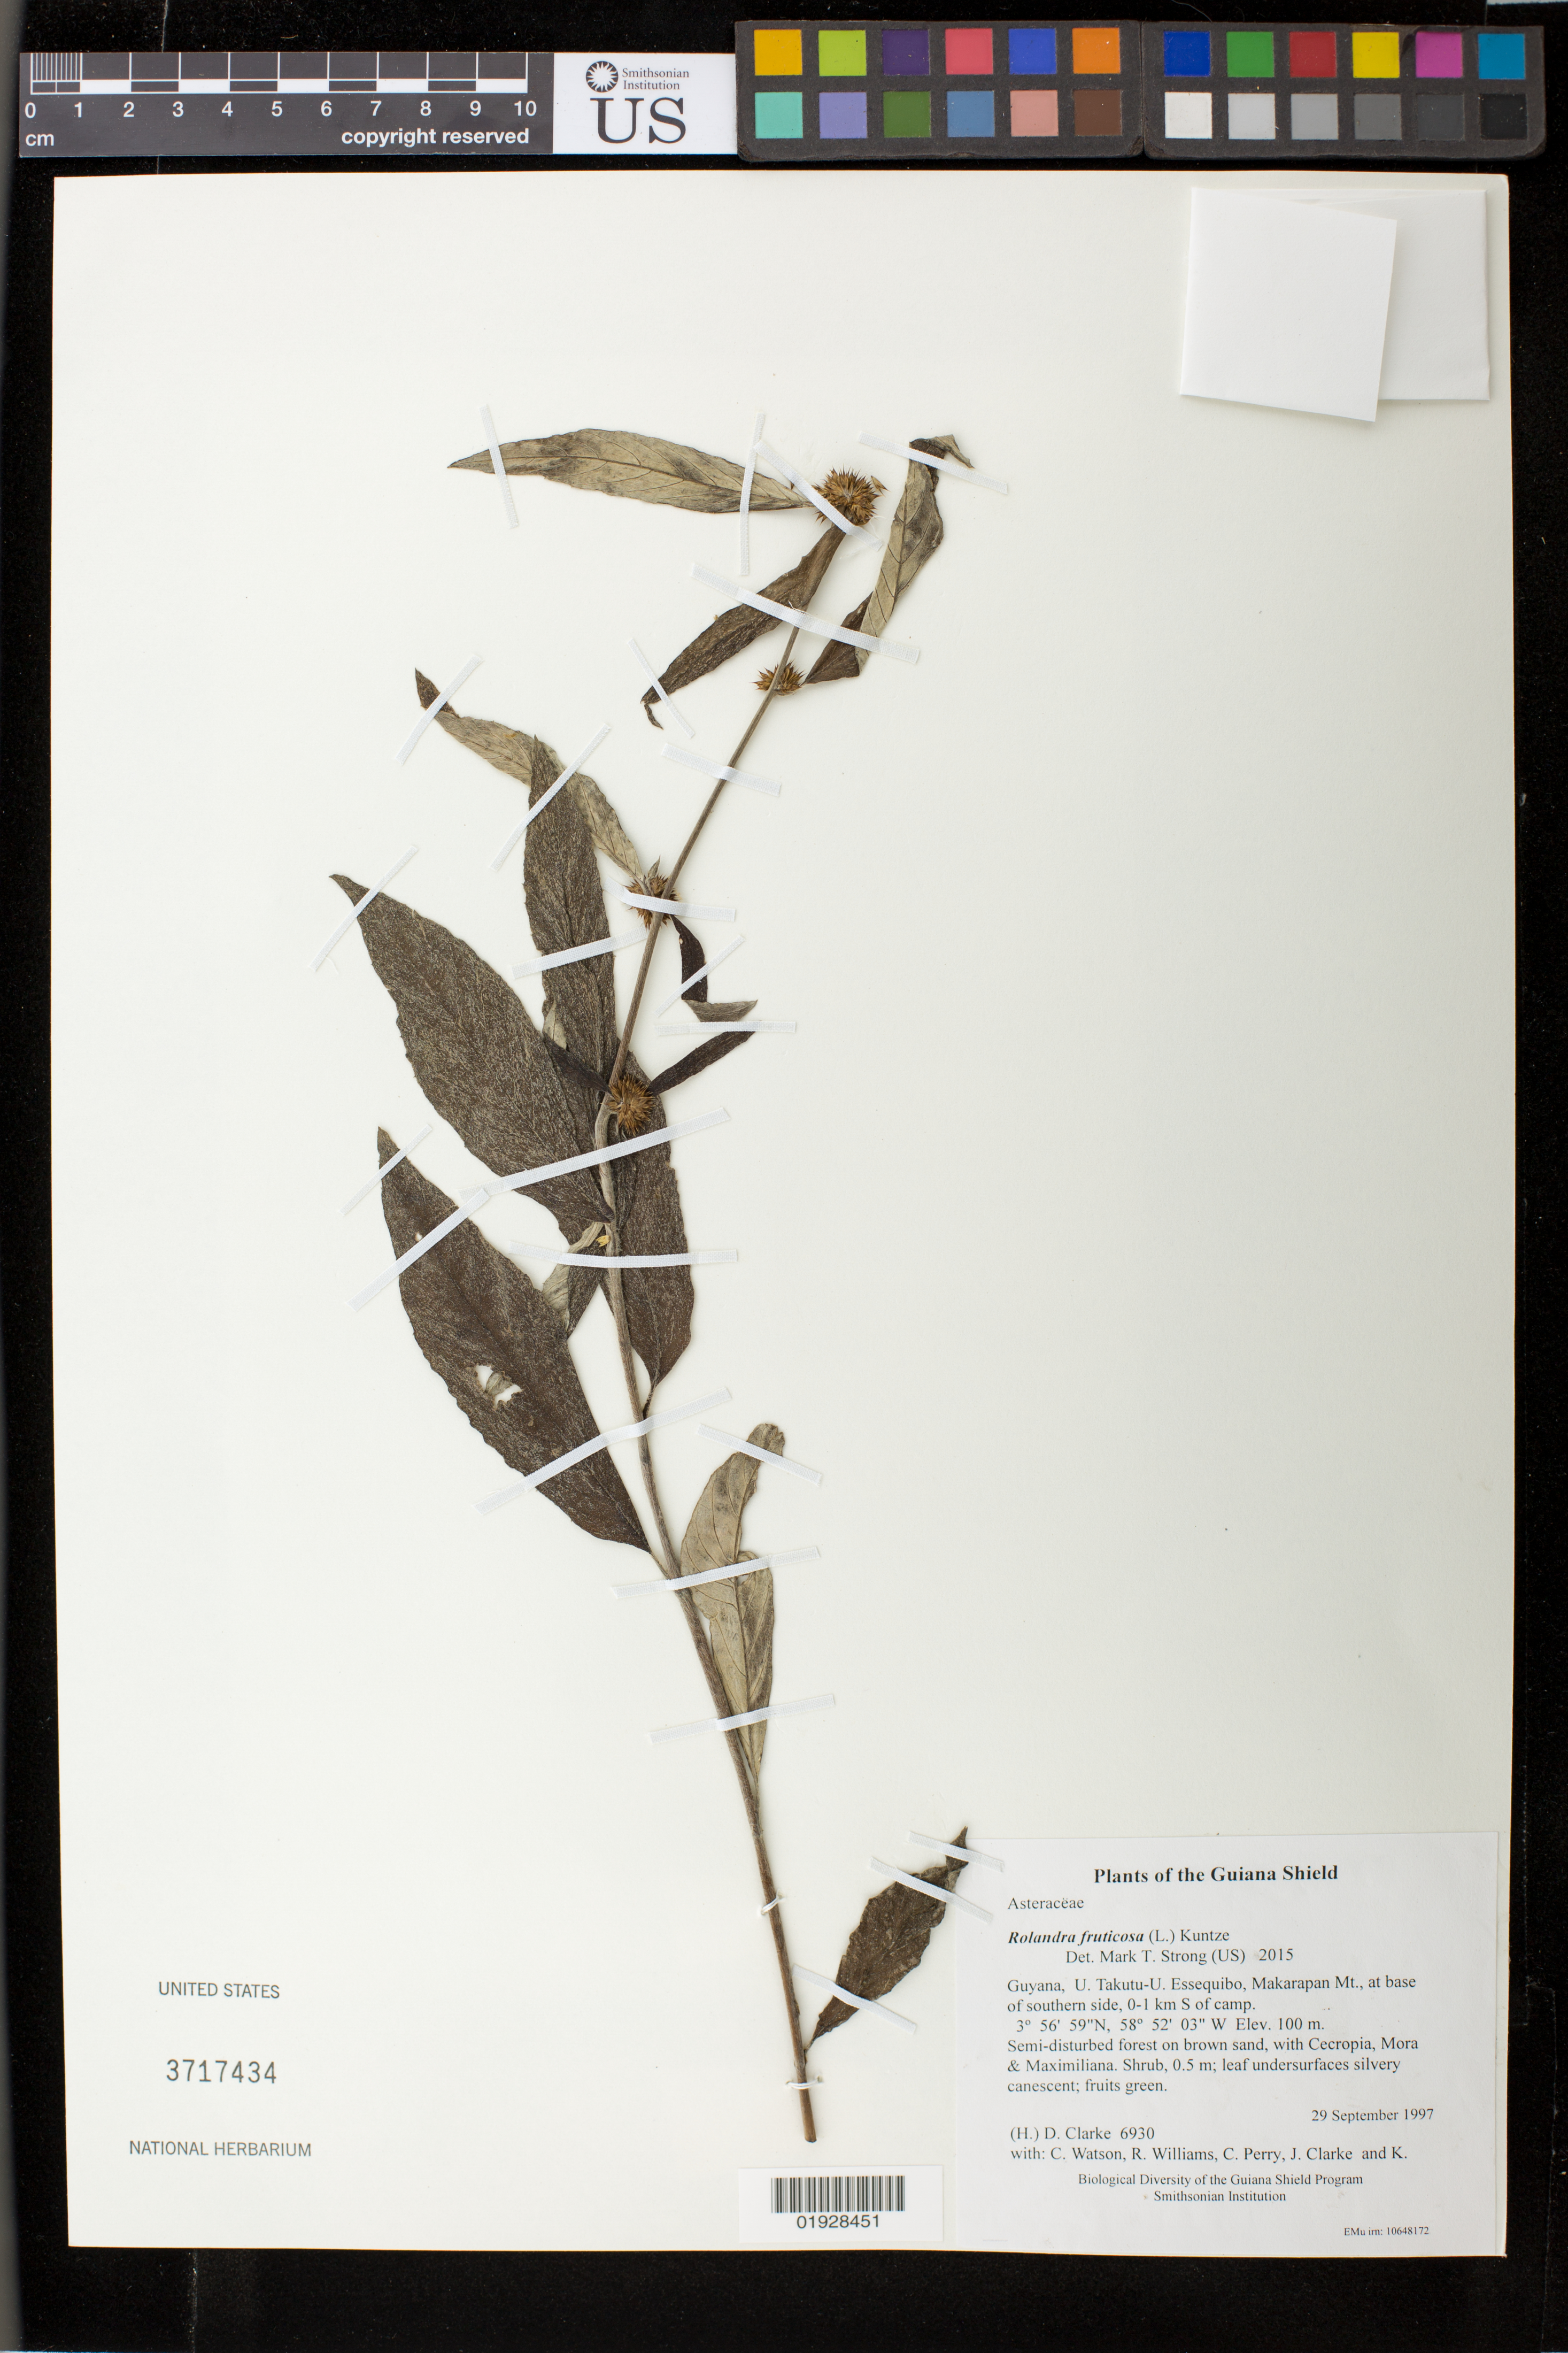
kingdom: Plantae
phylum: Tracheophyta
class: Magnoliopsida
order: Asterales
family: Asteraceae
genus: Rolandra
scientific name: Rolandra fruticosa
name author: (L.) Kuntze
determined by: Strong, M. T., (US), Smithsonian Institution - National Museum of Natural History (UNITED STATES)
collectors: H. D. Clarke, C. Watson, R. Williams, C. Perry, J. Clarke & K. Hurtubise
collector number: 6930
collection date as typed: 29 September 1997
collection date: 1997-09-29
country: Guyana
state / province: U. Takutu-U. Essequibo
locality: Makarapan Mt., at base of southern side, 0-1 km S of camp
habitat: Semi-disturbed forest on brown sand, with Cecropia, Mora & Maximiliana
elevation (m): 100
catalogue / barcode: US 3717434